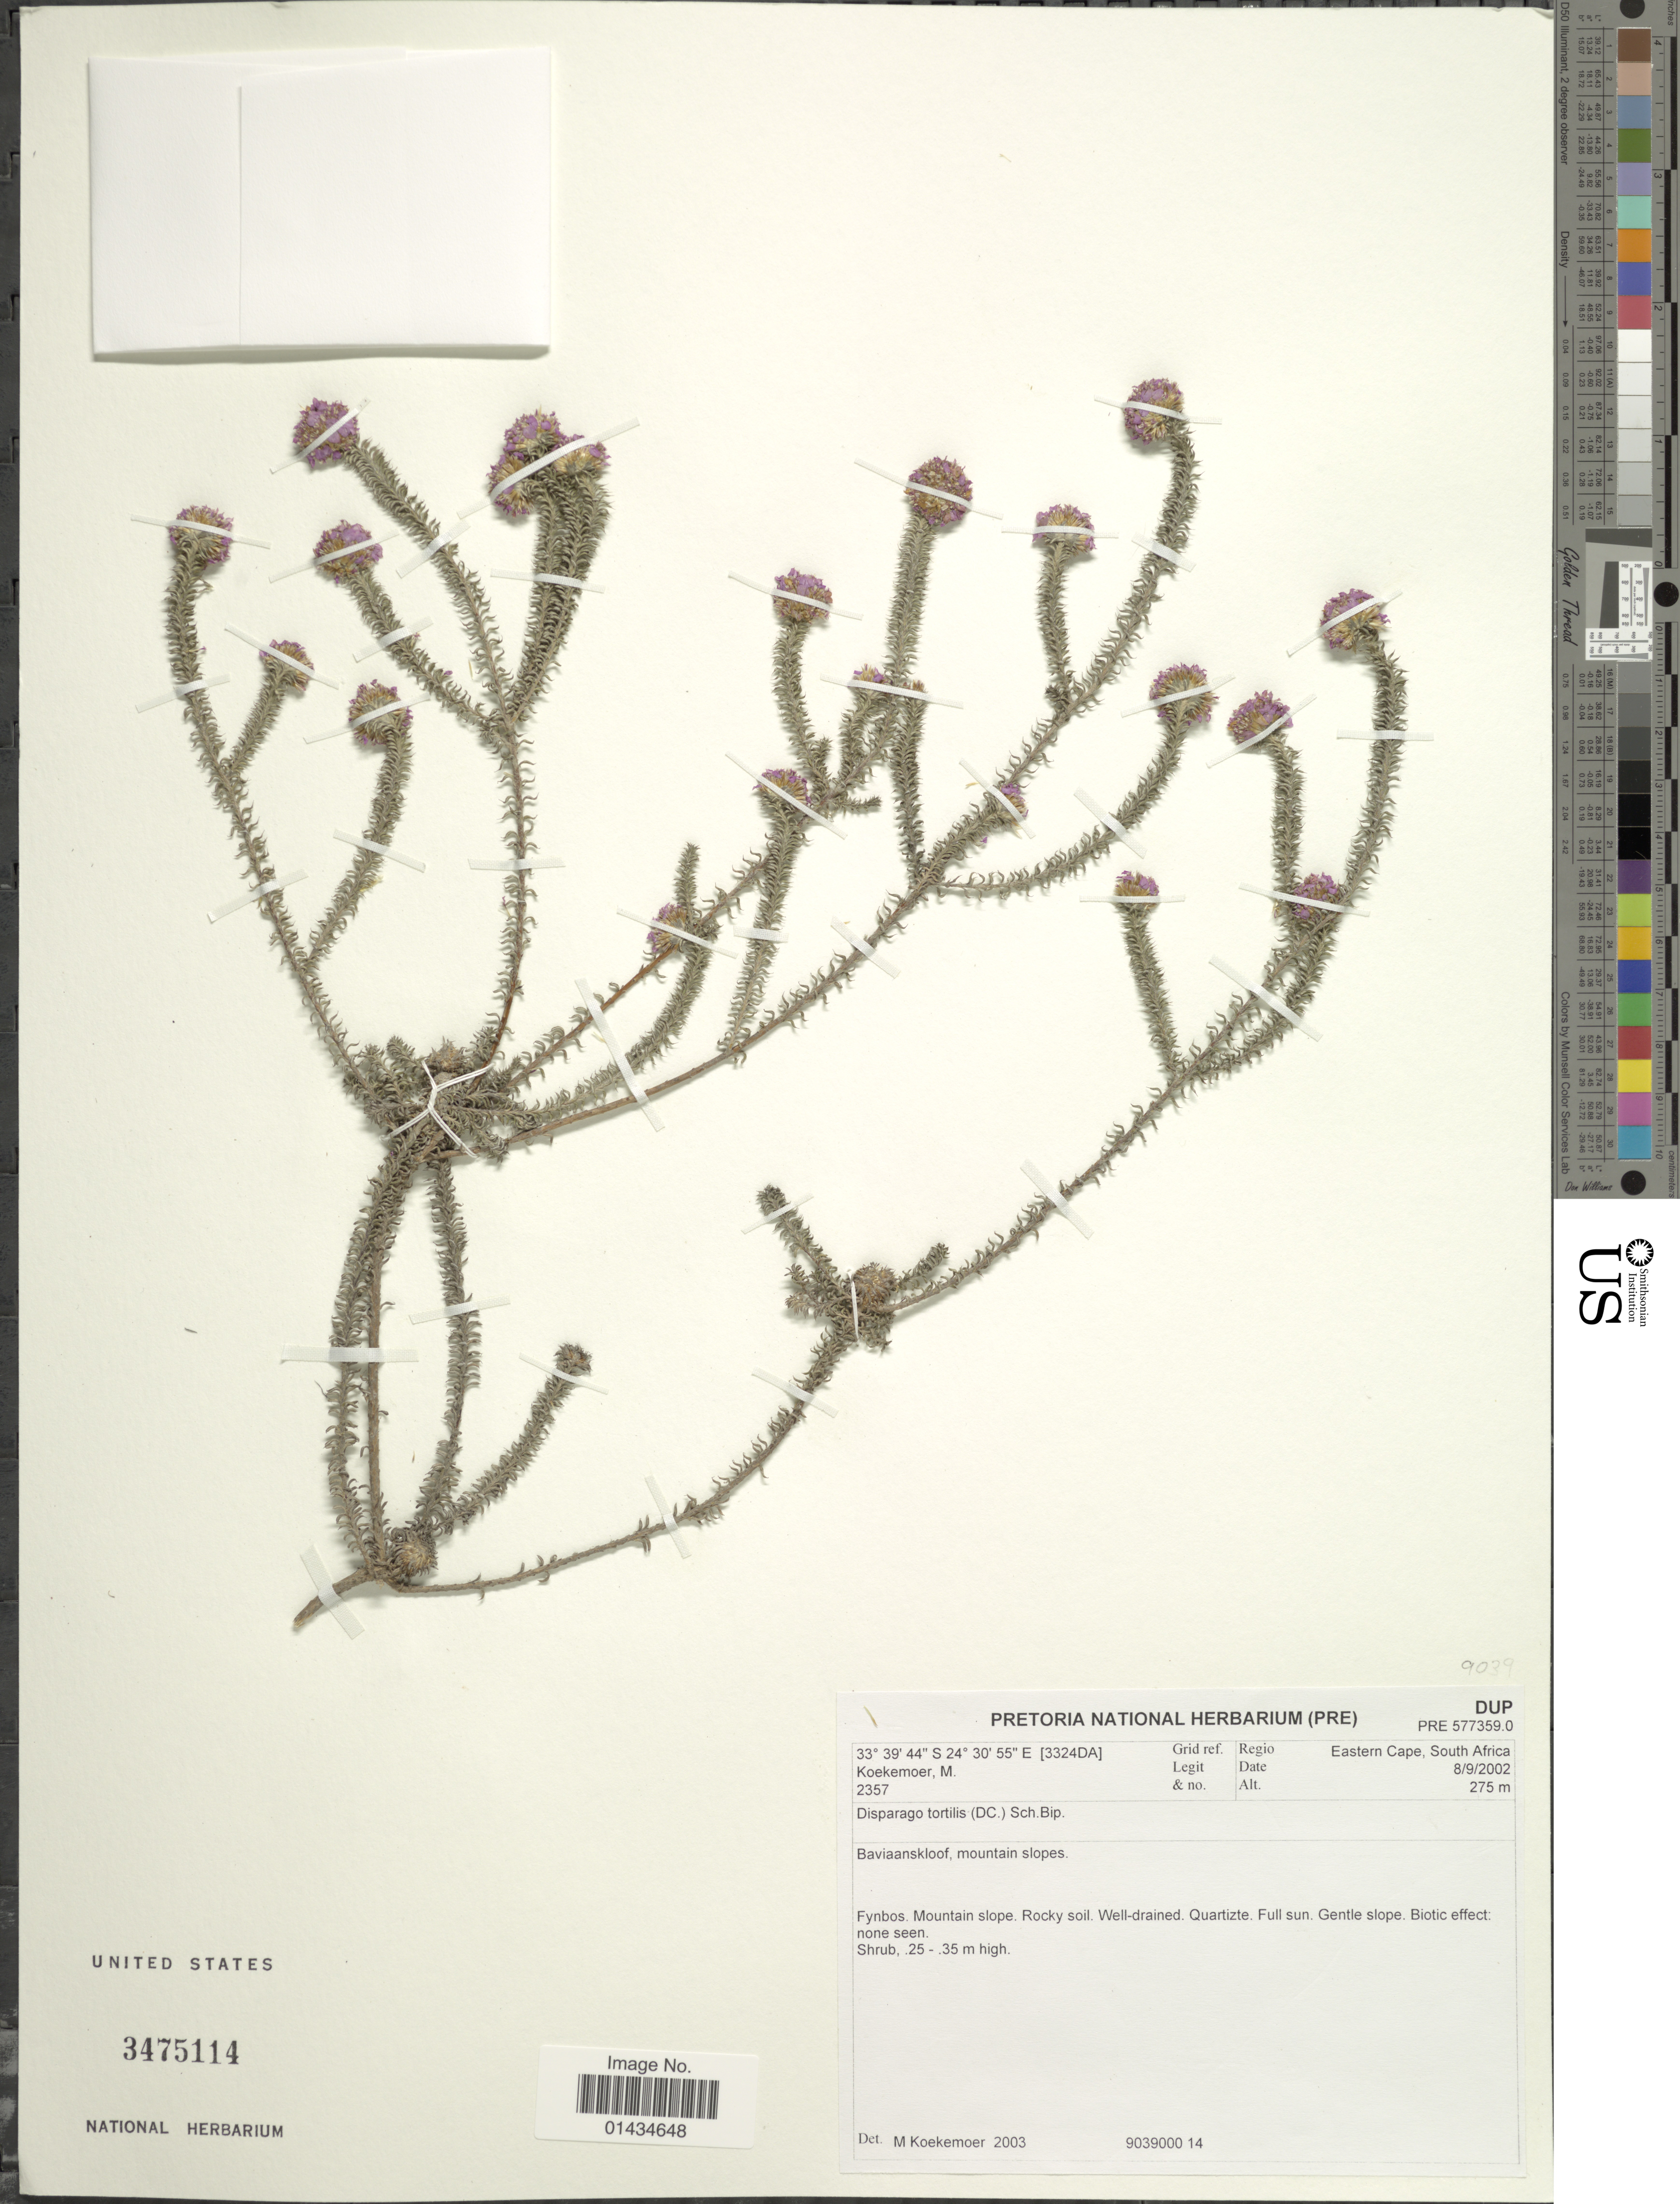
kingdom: Plantae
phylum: Tracheophyta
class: Magnoliopsida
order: Asterales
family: Asteraceae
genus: Disparago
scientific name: Disparago tortilis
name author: (DC.) Sch. Bip.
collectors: M. Koekemoer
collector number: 2357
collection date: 2002-09-08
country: South Africa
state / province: Eastern Cape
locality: Baviaanskloof, mountain slopes, Fynbos, Mountain slope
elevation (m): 275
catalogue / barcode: US 3475114